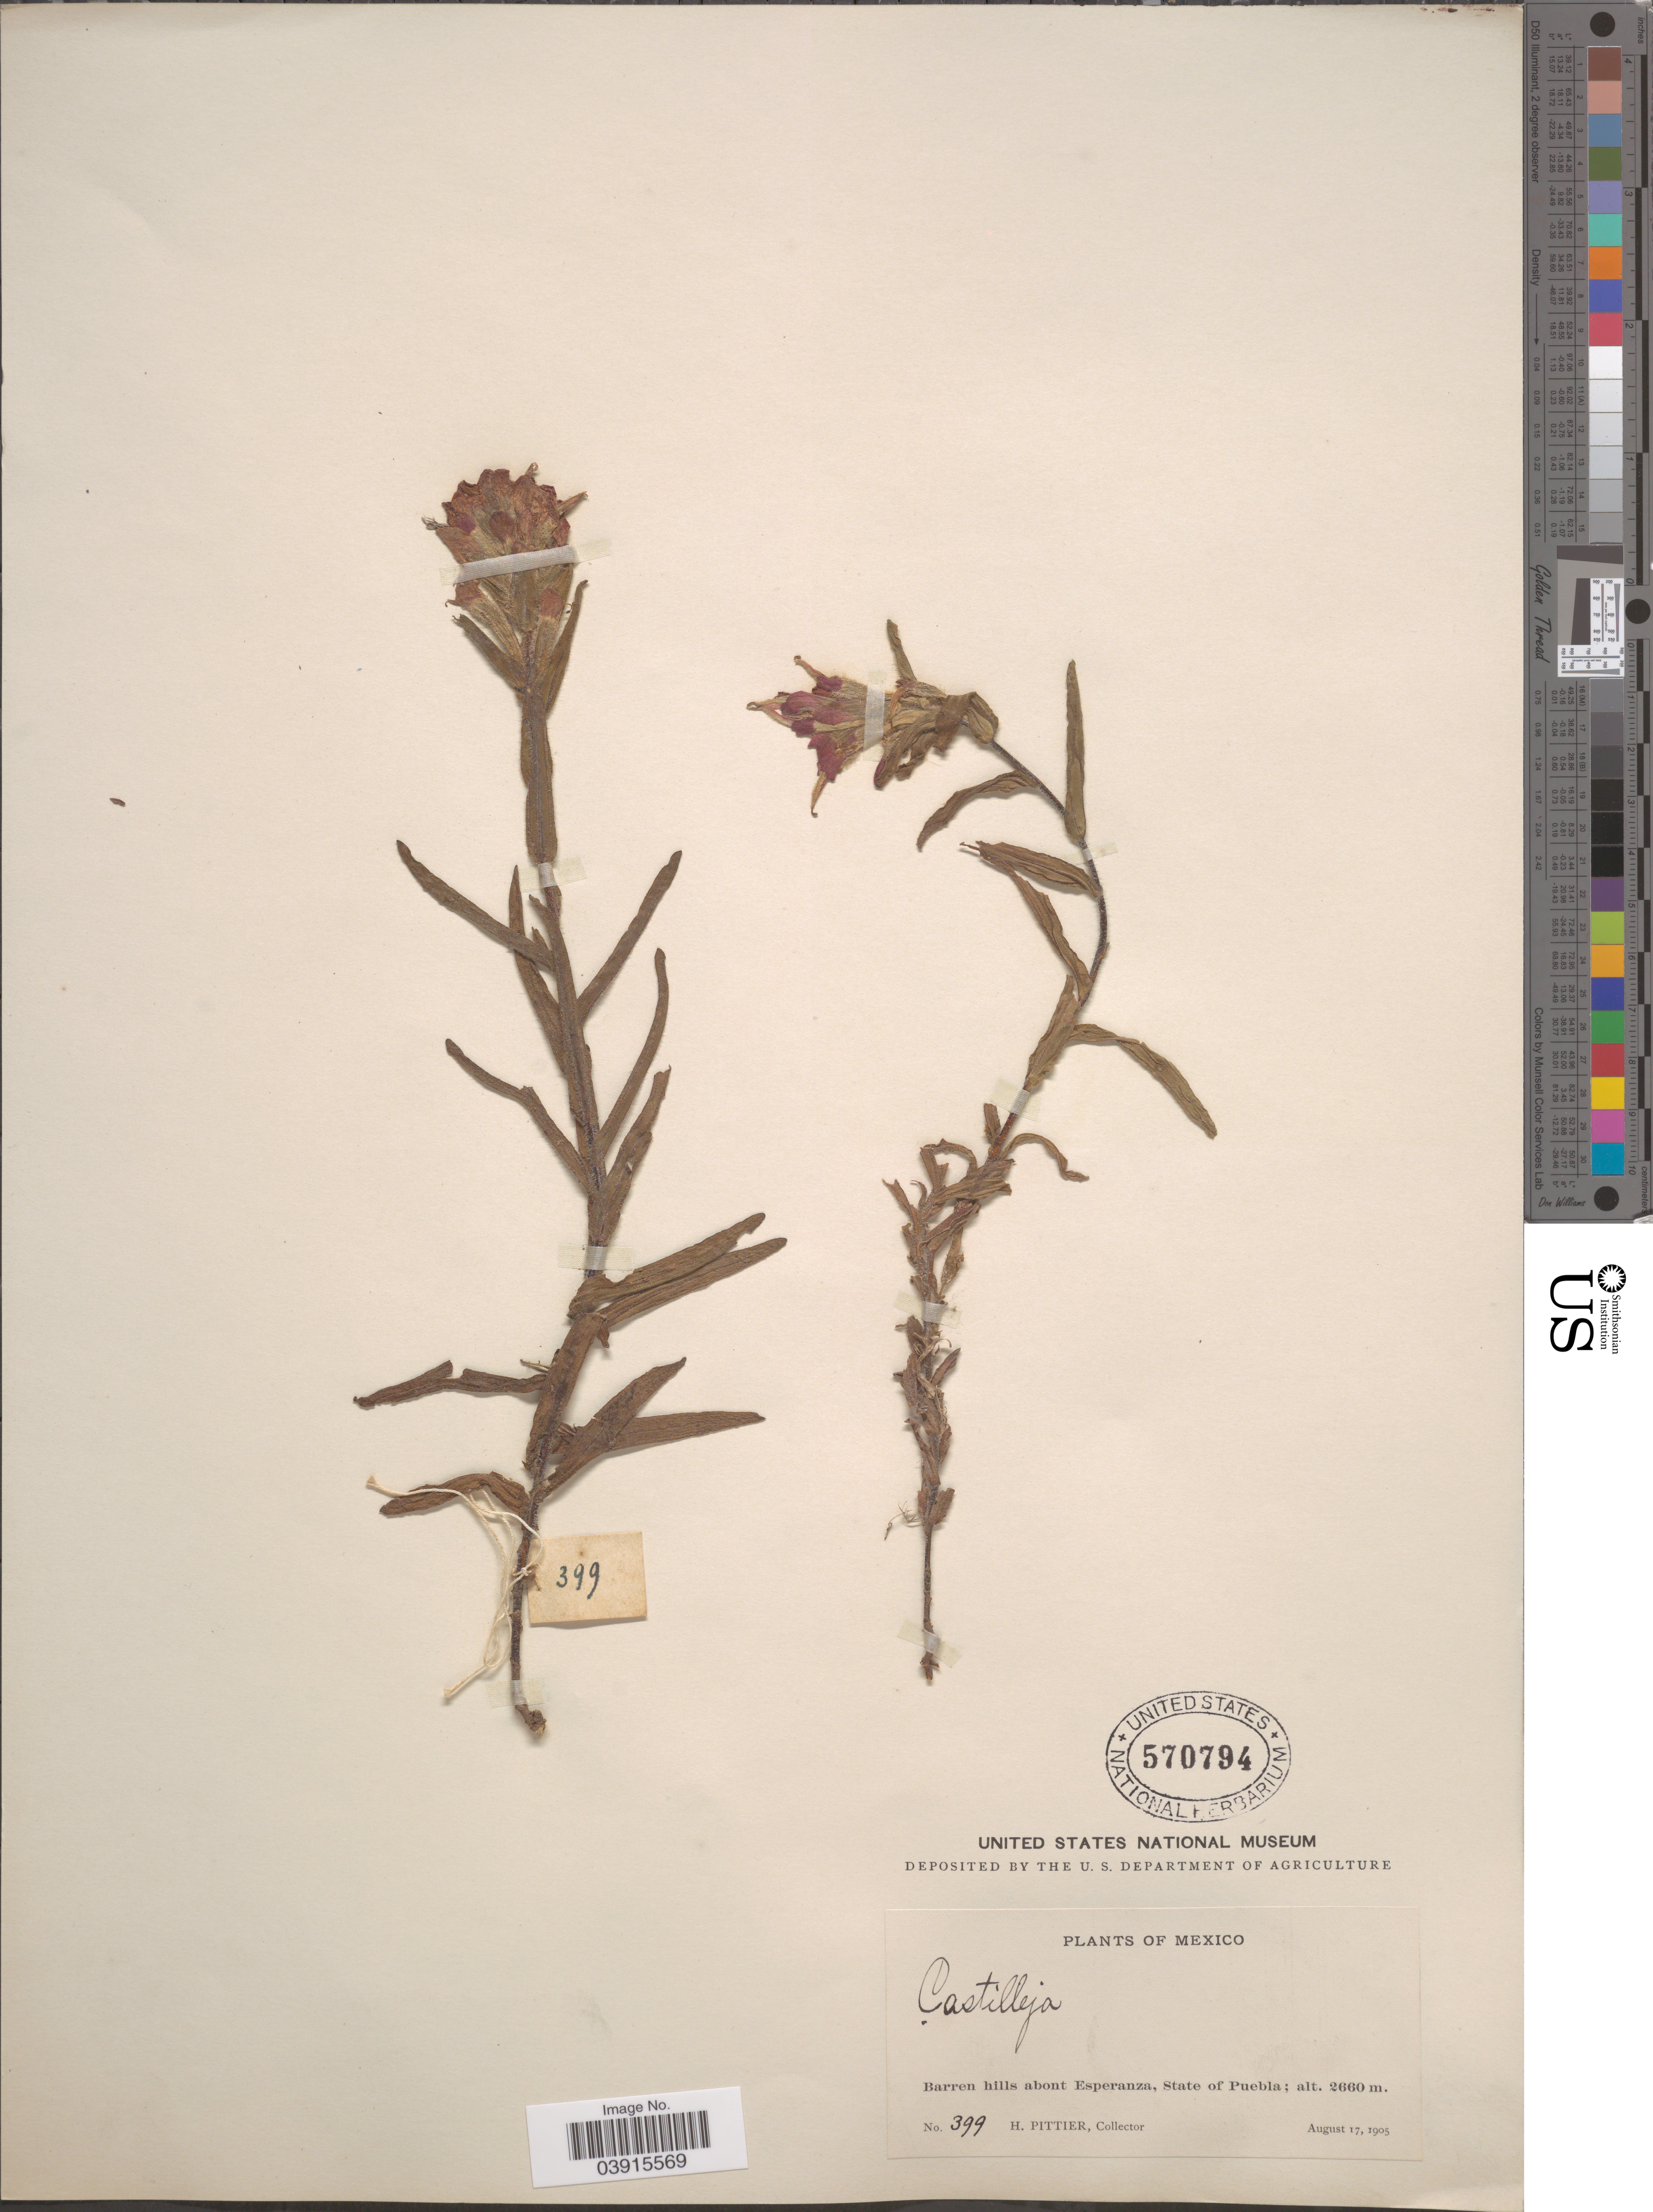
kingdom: Plantae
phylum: Tracheophyta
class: Magnoliopsida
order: Lamiales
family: Orobanchaceae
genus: Castilleja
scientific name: Castilleja scorzonerifolia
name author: Kunth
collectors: H. F. Pittier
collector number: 399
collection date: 1905-08-17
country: Mexico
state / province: Puebla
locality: Barren hills abont Esperanza.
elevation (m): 2660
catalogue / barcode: US 570794